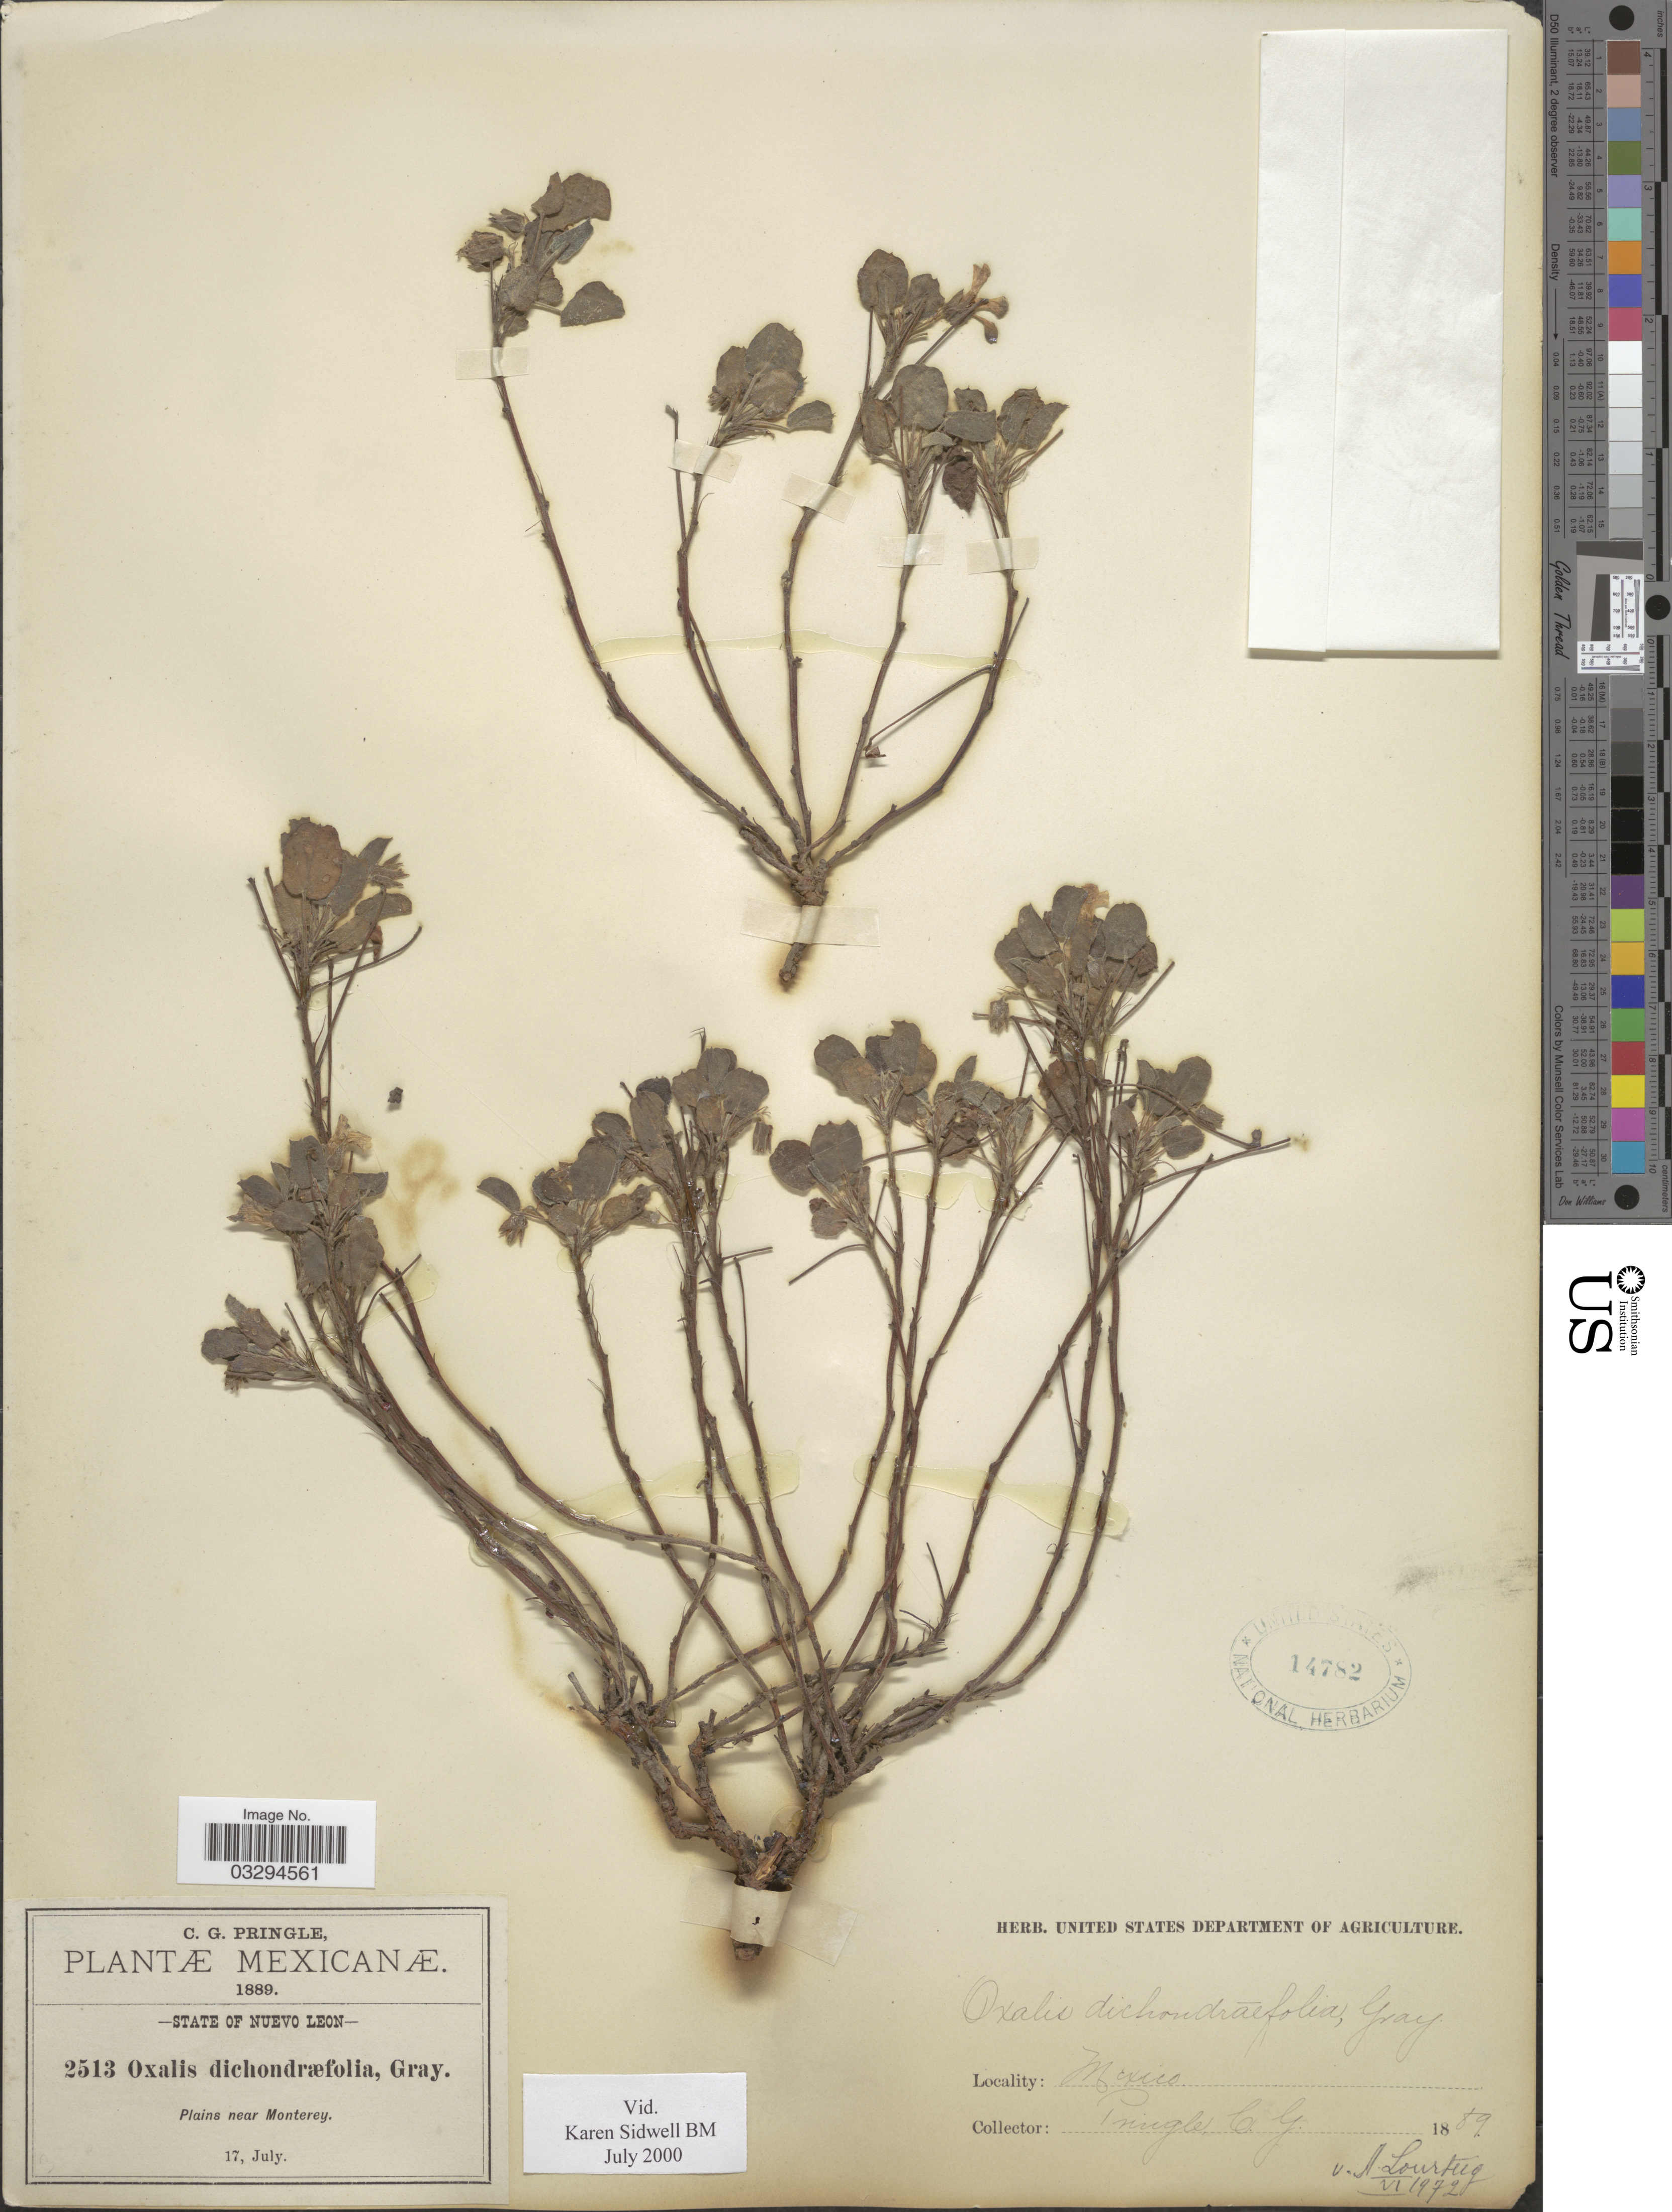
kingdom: Plantae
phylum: Tracheophyta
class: Magnoliopsida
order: Oxalidales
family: Oxalidaceae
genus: Oxalis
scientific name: Oxalis dichondraefolia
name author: A. Gray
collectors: C. G. Pringle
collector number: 2513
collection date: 1889-07-17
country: Mexico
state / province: Nuevo León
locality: Plains near Monterey.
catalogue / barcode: US 14782